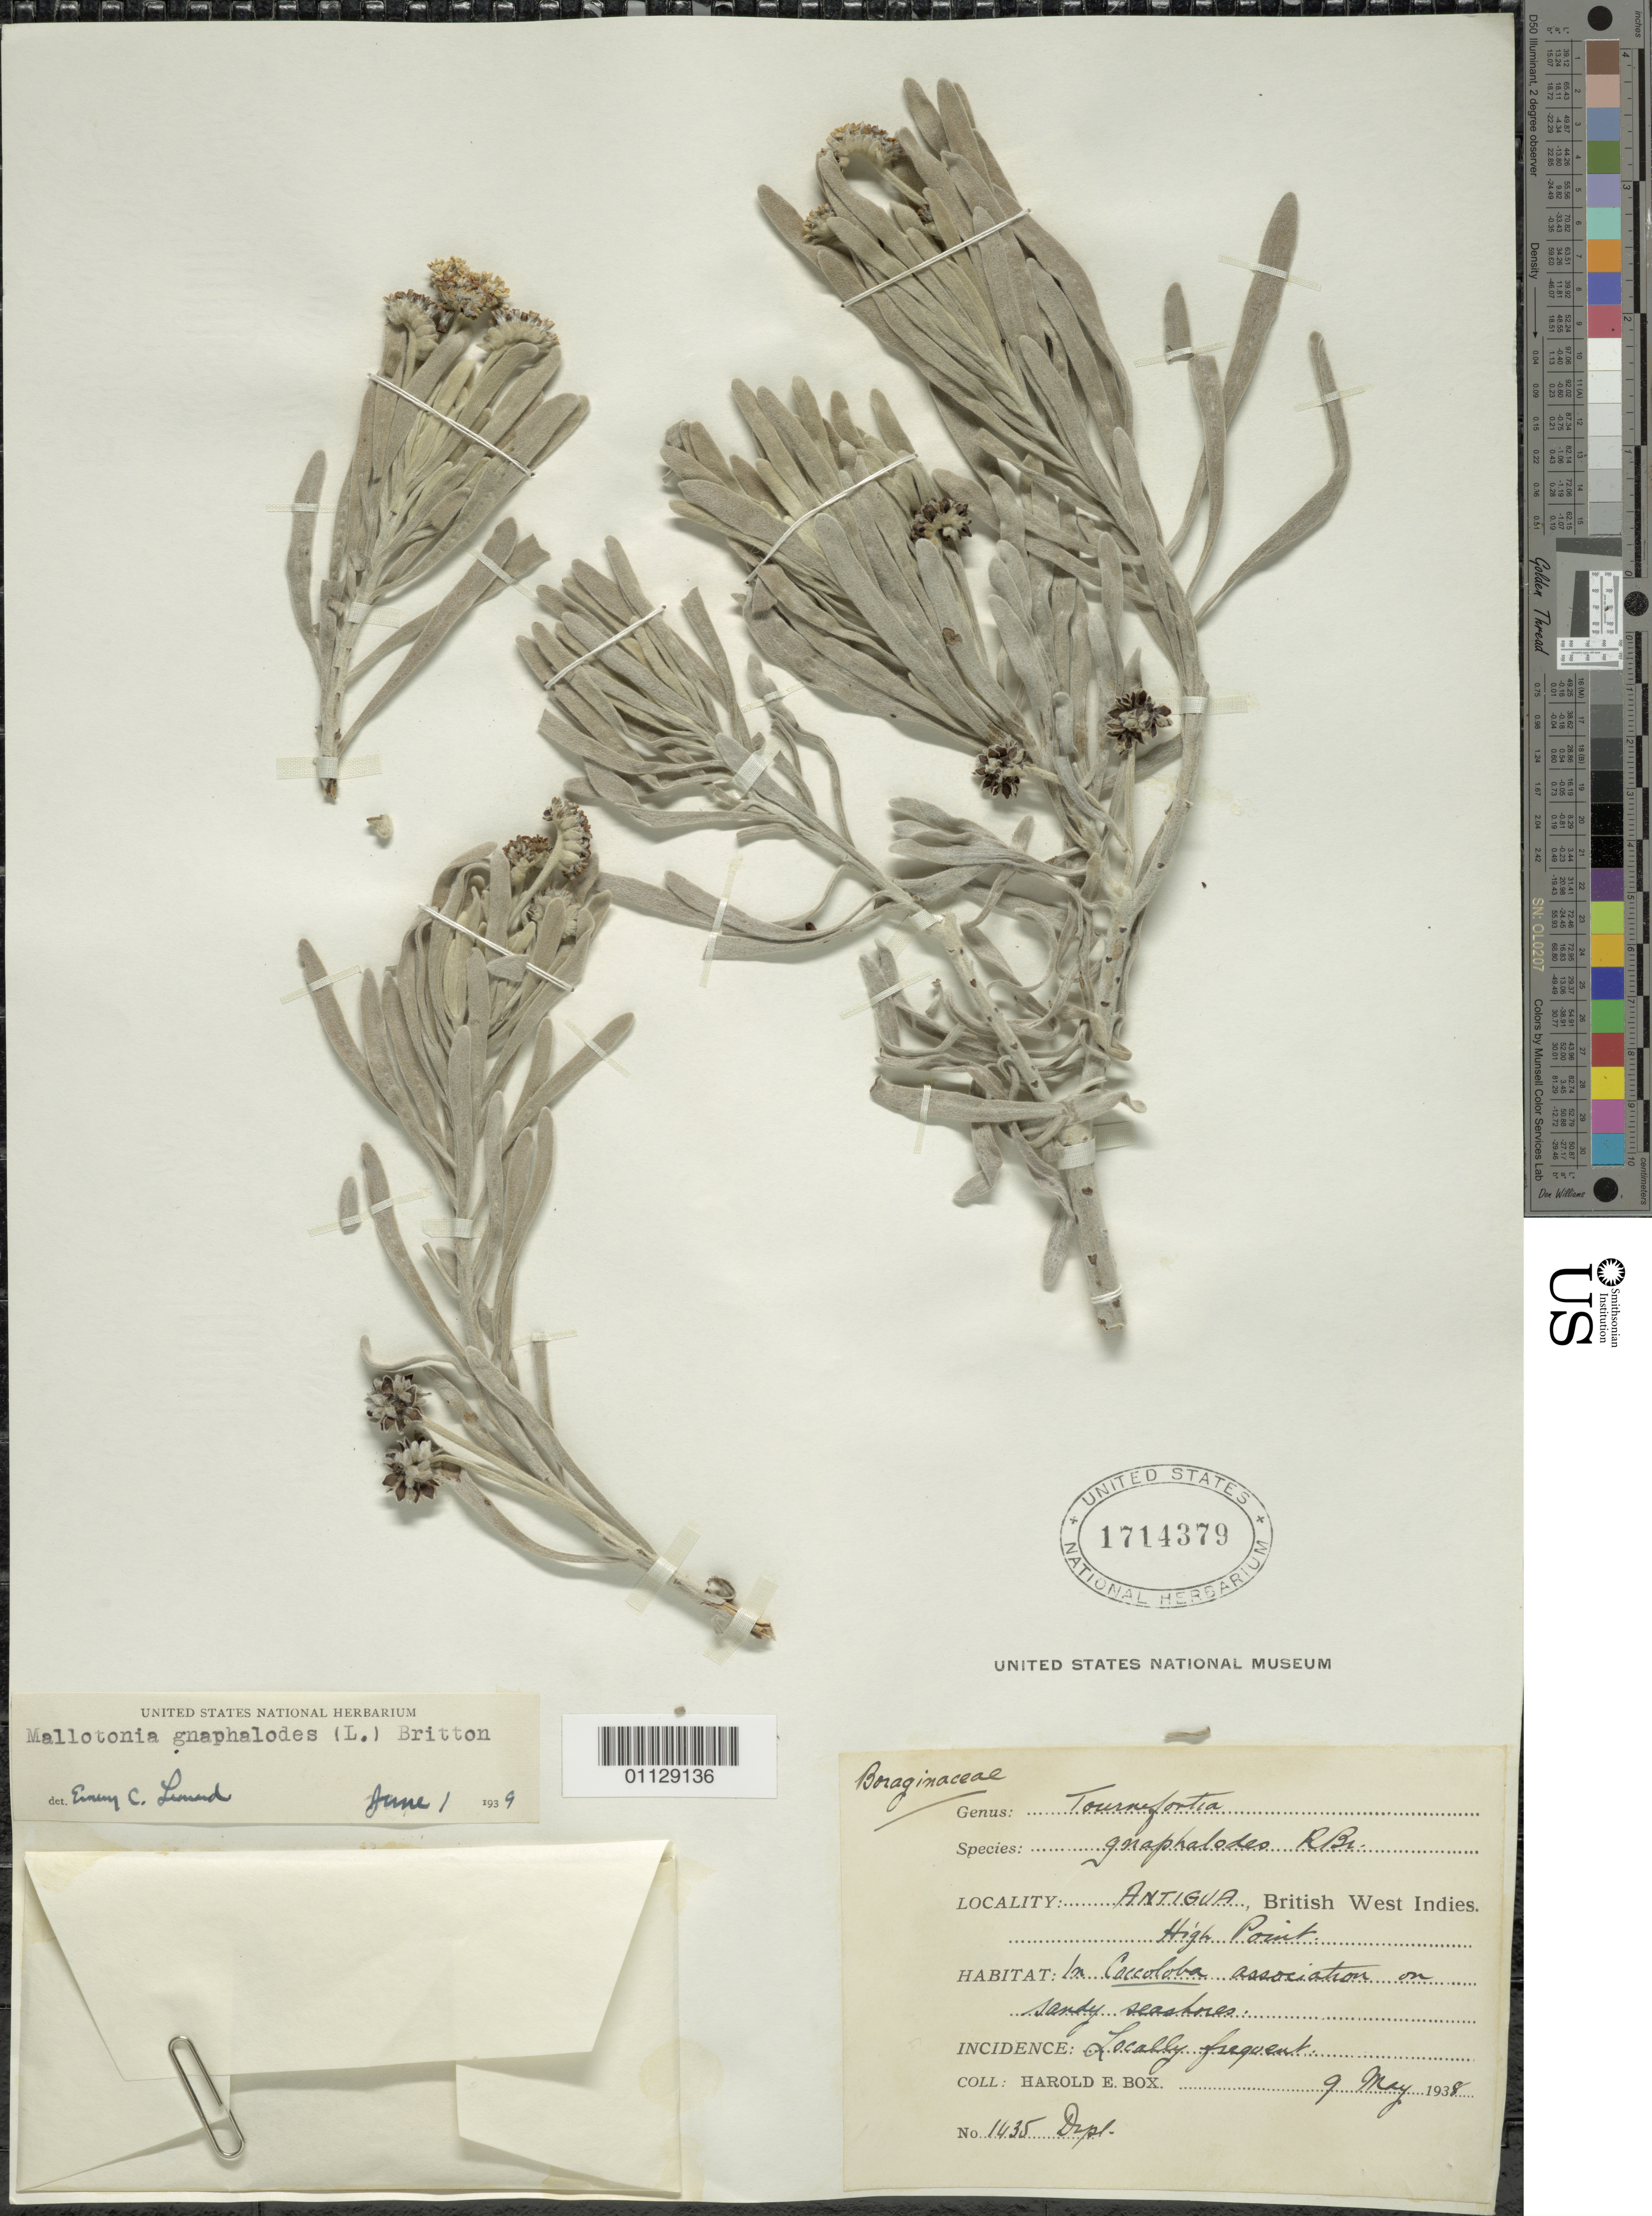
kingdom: Plantae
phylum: Tracheophyta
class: Magnoliopsida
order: Boraginales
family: Heliotropiaceae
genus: Tournefortia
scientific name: Tournefortia gnaphalodes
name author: (L.) R. Br.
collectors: H. E. Box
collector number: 1435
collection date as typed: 09 May 1938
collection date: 1938-05-09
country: Antigua and Barbuda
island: Antigua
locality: Antigua, British West Indies, High Point, La Coccoloba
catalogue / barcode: US 1714379